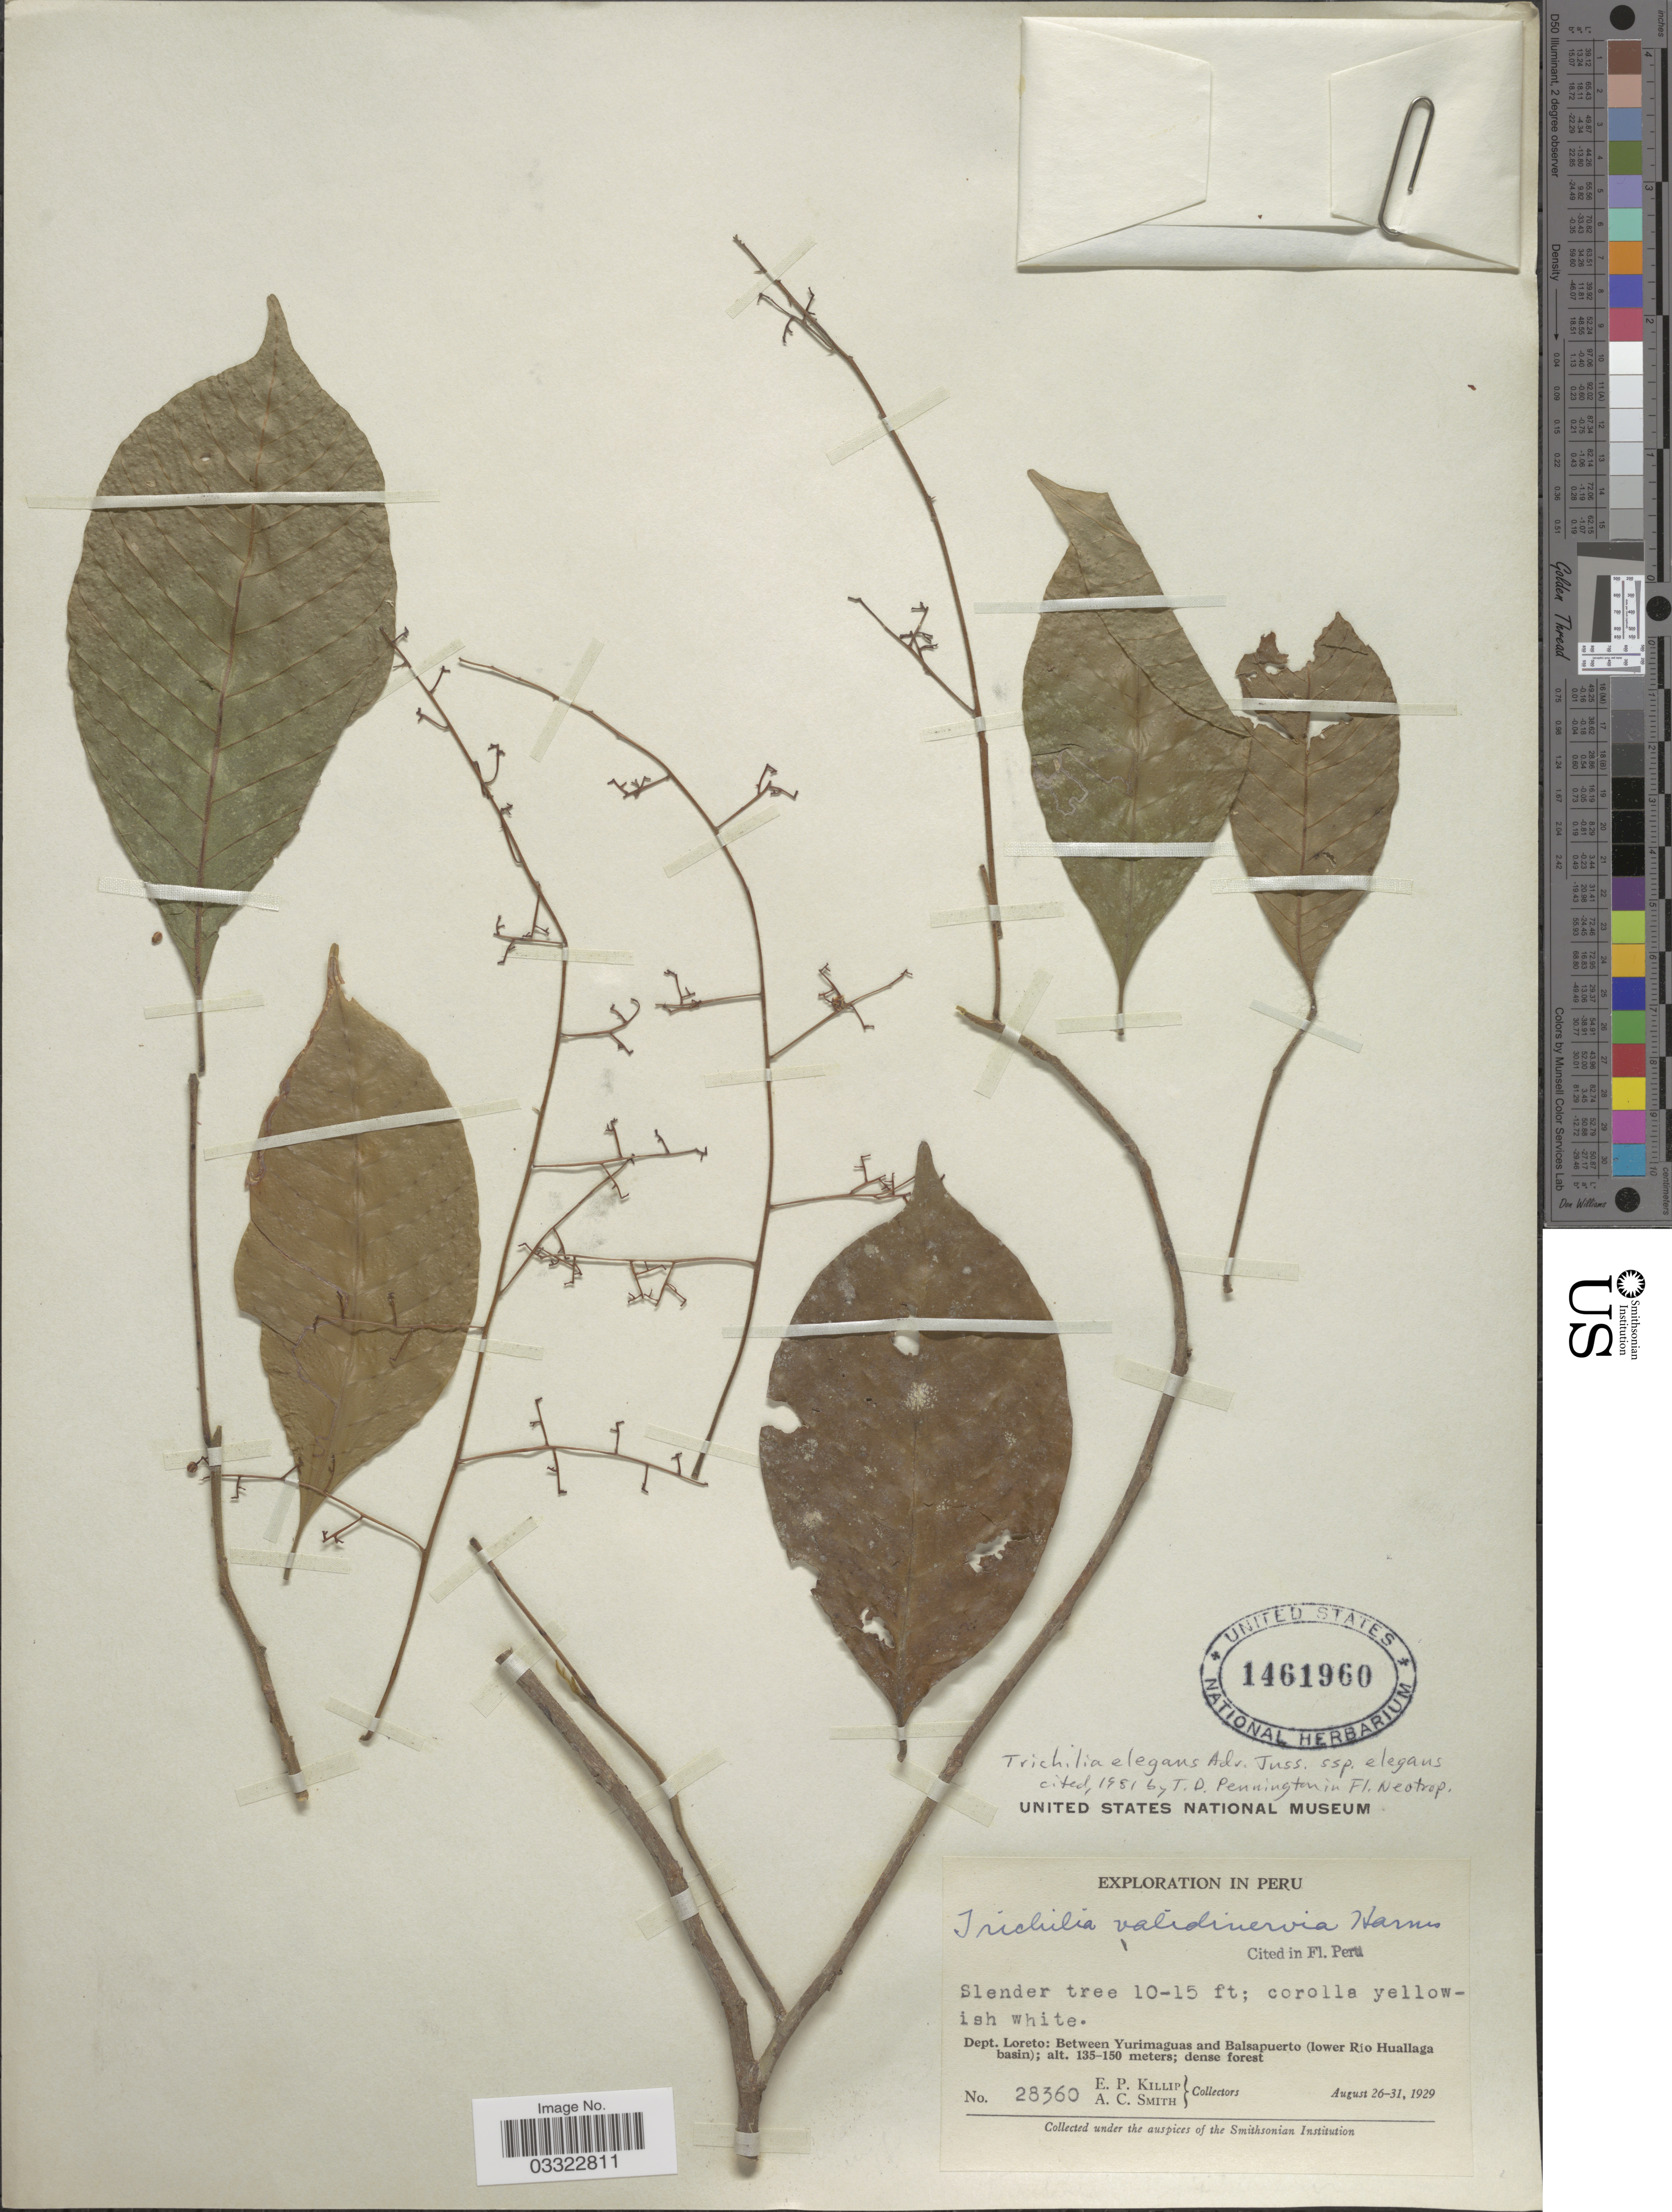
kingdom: Plantae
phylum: Tracheophyta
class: Magnoliopsida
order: Sapindales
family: Meliaceae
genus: Trichilia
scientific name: Trichilia elegans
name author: A. Juss.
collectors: E. P. Killip & A. C. Smith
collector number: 28360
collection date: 1929-08-26/1929-08-31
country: Peru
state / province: Loreto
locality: Dept. Loreto: Between Yurimaguas and Balsapuerto (lower Río Huallaga basin).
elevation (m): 135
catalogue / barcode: US 1461960